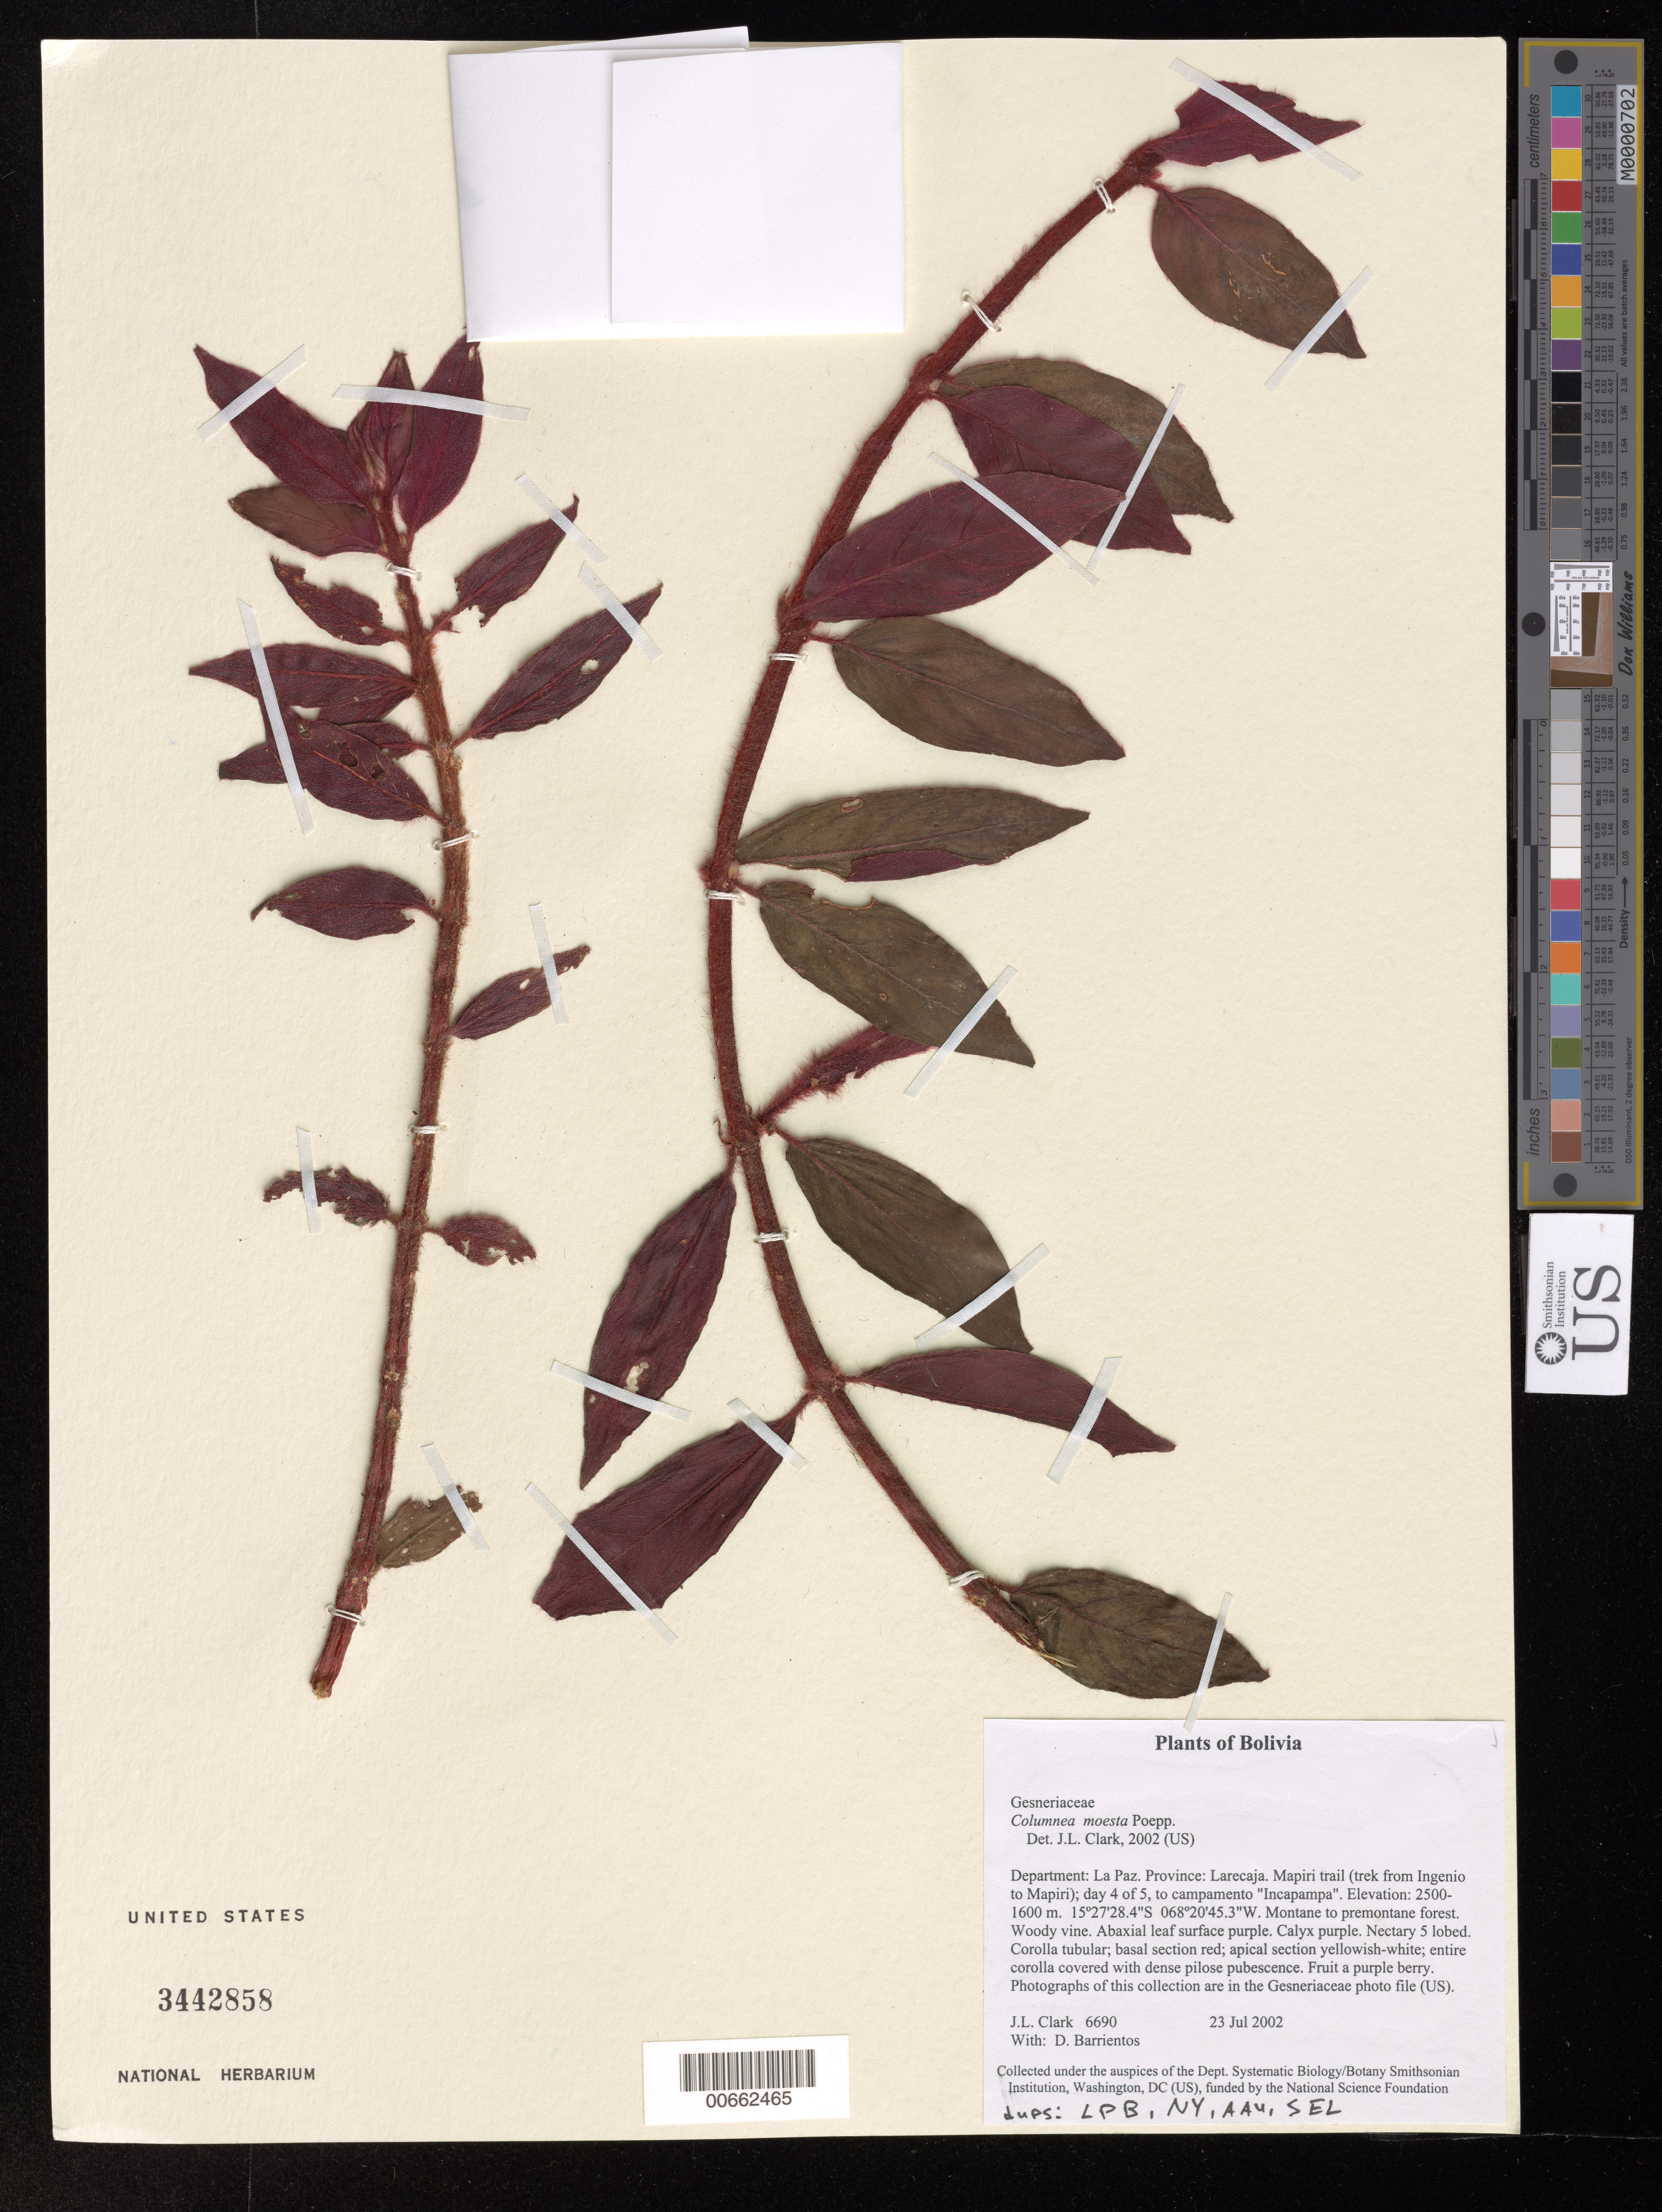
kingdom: Plantae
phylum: Tracheophyta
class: Magnoliopsida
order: Lamiales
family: Gesneriaceae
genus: Columnea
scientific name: Columnea moesta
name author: Poepp.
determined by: Clark, J. L., (SEL), The Marie Selby Botanical Garden (UNITED STATES)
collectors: J. L. Clark & D. Barrientos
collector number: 6690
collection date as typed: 23 Jul 2002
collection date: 2002-07-23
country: Bolivia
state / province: La Paz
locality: Larecaja, Mapiri trail (trek from Ingenio to Mapiri); day 4 of 5, to campamento "Incapampa"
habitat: Montane to premontane forest.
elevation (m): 2500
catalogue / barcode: US 3442858